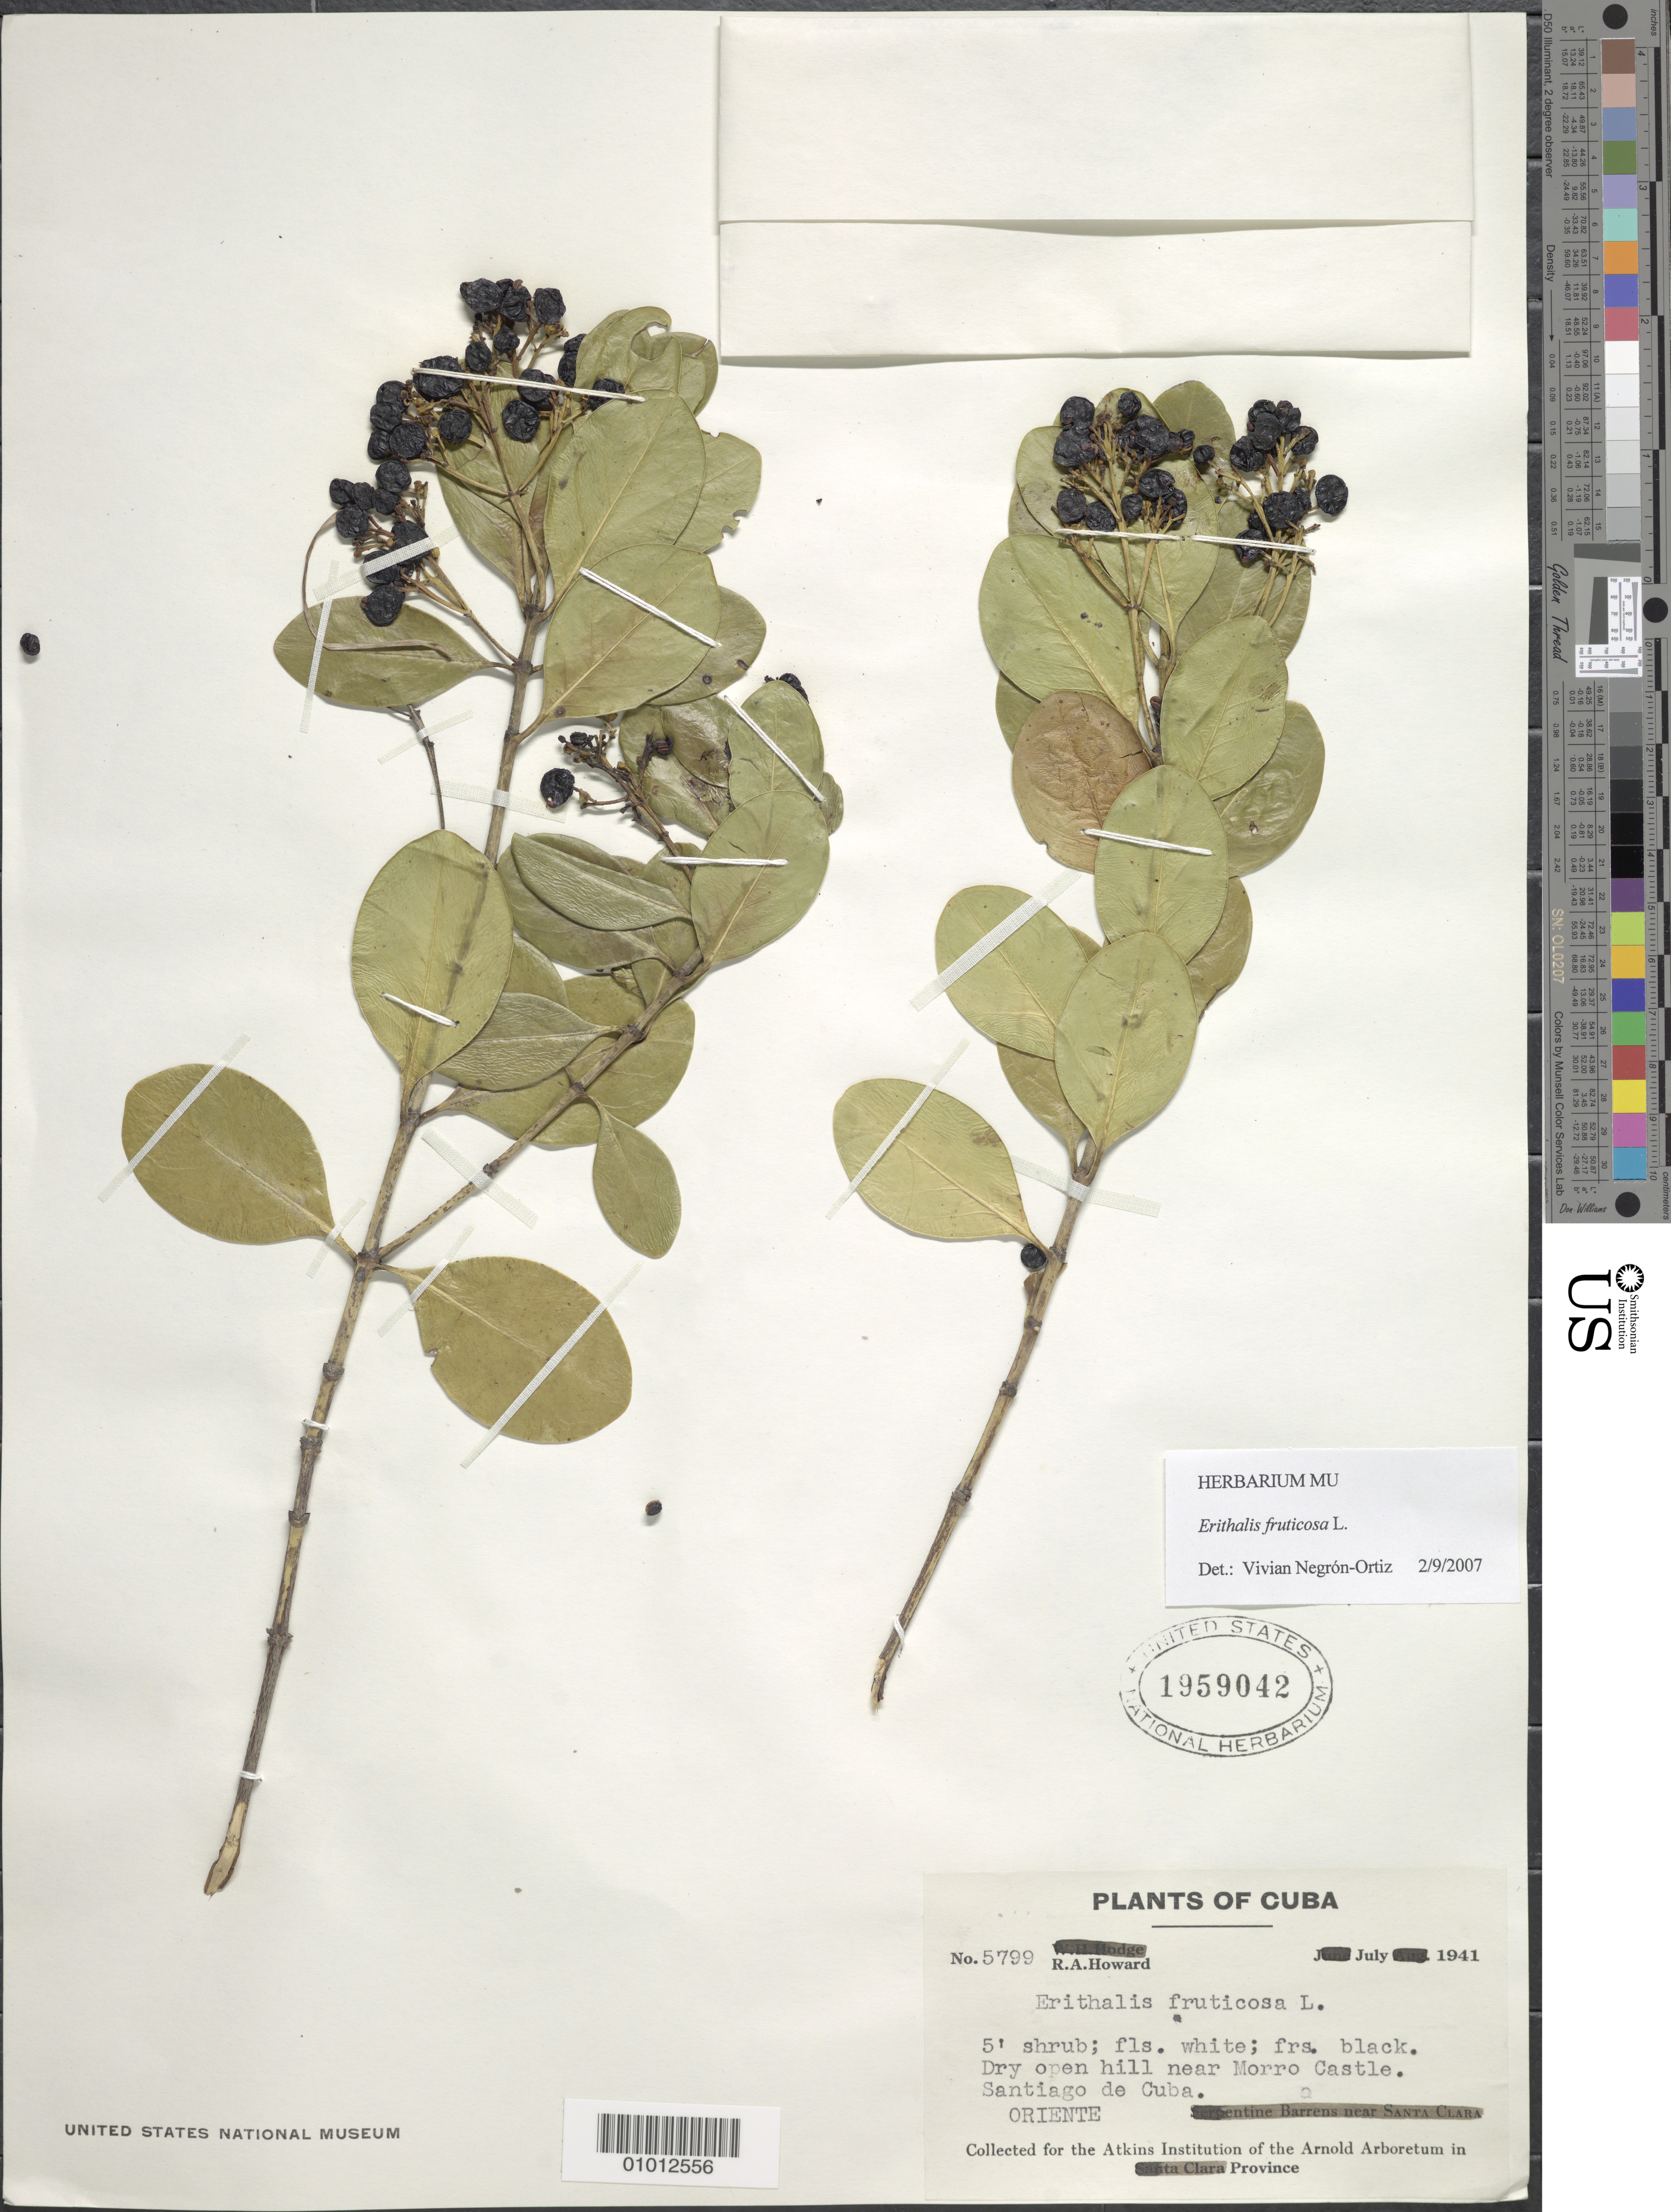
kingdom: Plantae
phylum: Tracheophyta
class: Magnoliopsida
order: Gentianales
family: Rubiaceae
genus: Erithalis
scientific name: Erithalis fruticosa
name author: L.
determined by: Negrón-Ortiz, V.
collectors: R. A. Howard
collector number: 5799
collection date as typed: Jul 1941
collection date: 1941-07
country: Cuba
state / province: Santiago de Cuba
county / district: Dry forest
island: Cuba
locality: Near Morro Castle, Santiago de Cuba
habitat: Dry open hill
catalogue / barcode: US 1959042